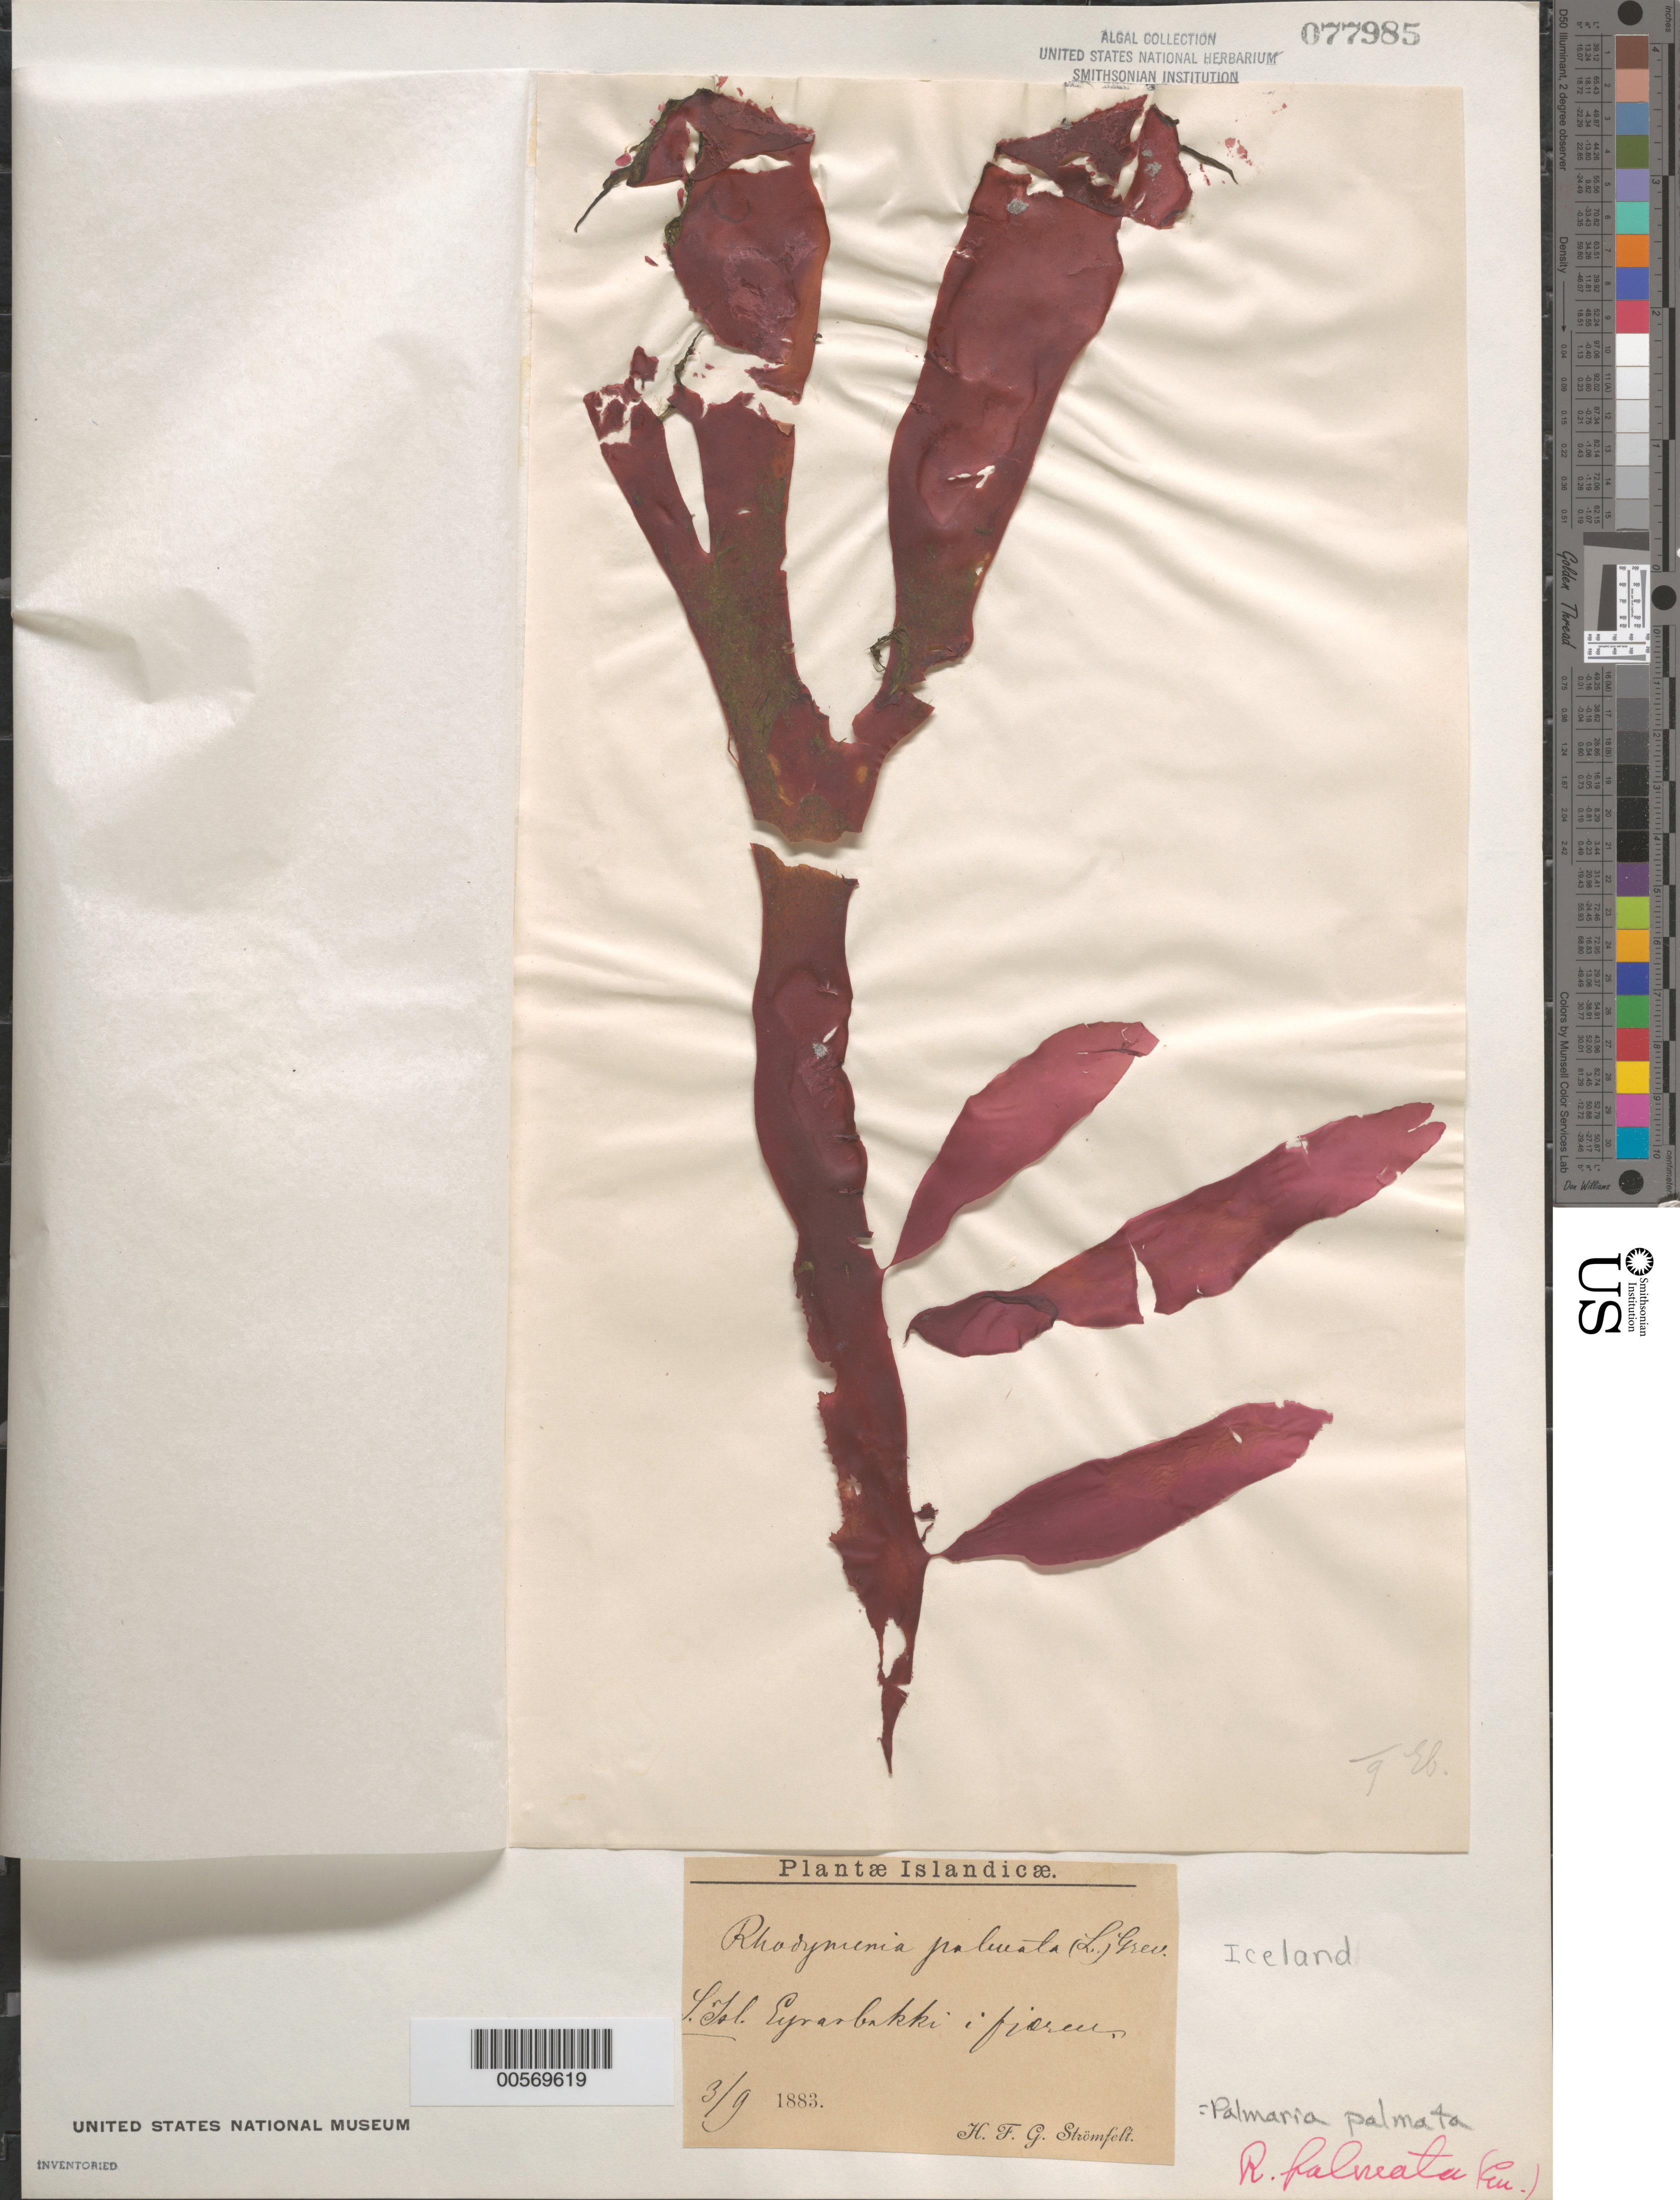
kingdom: Plantae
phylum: Rhodophyta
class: Florideophyceae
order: Palmariales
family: Palmariaceae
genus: Palmaria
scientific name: Palmaria palmata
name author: (L.) F. Weber & D. Mohr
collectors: H. Stromfelt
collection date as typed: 03 Sep 1883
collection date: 1883-09-03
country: Iceland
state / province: Southern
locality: Eyrarbakki, Arnessysla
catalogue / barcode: US 77985